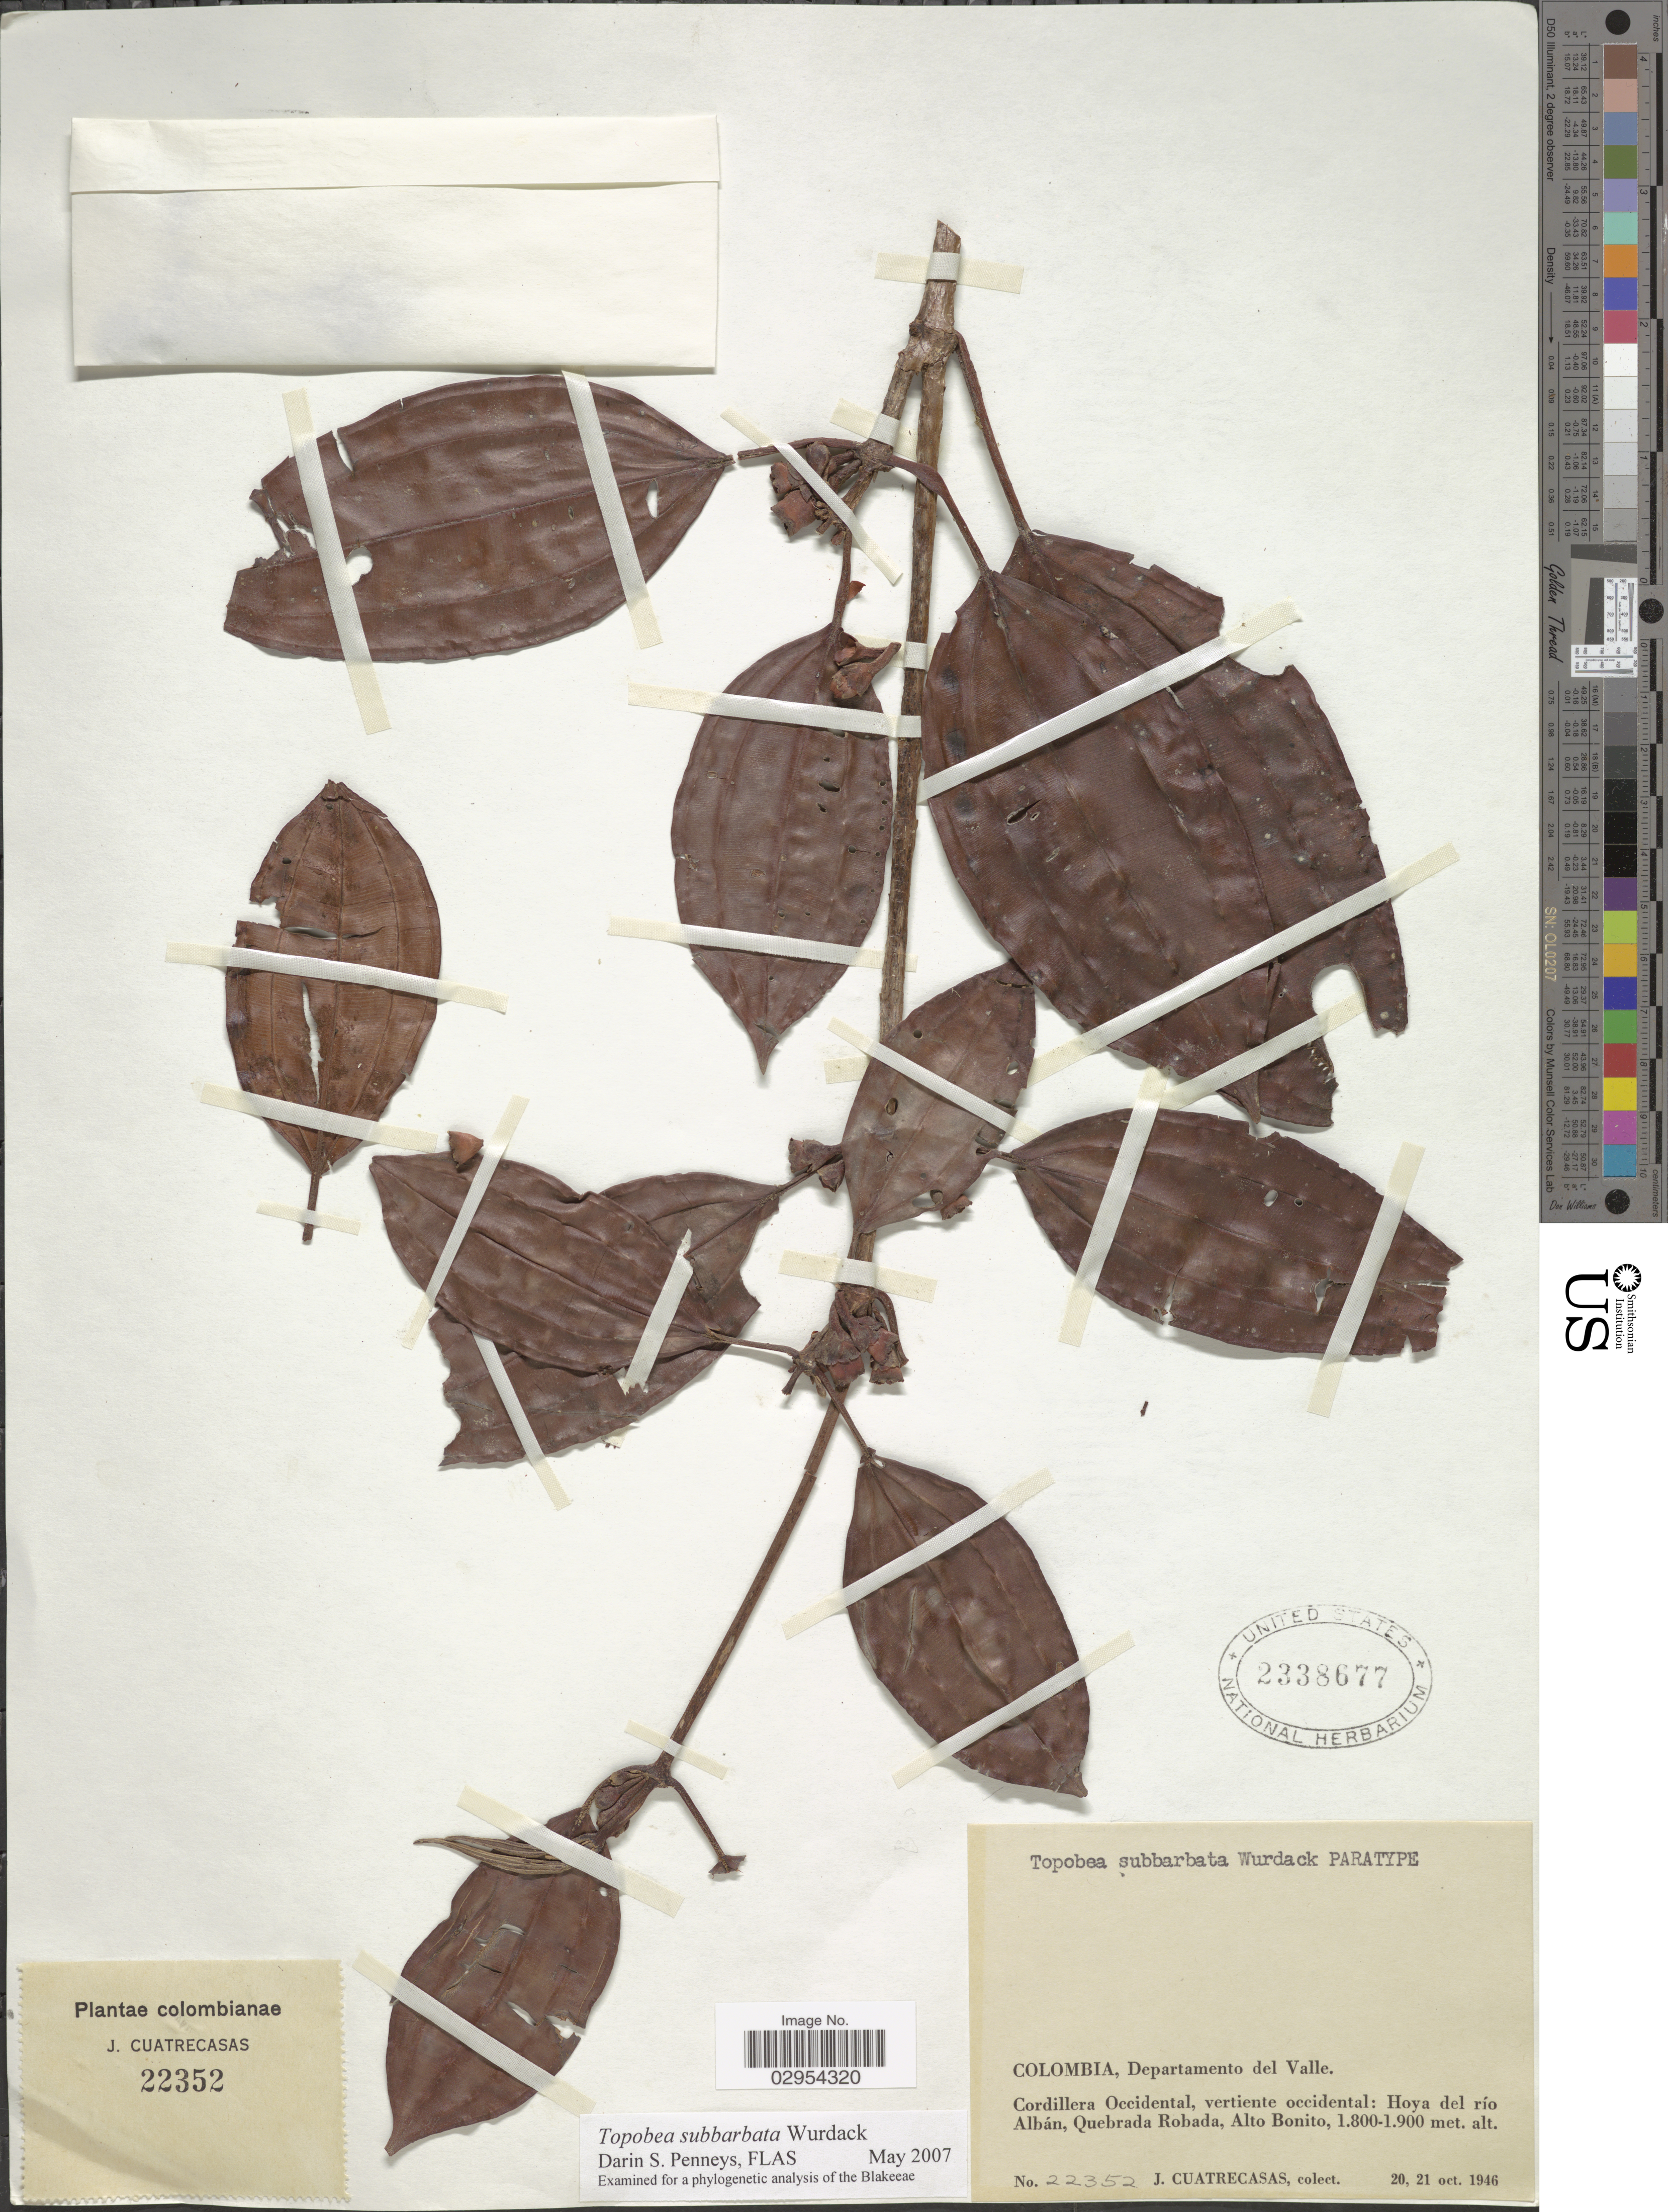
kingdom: Plantae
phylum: Tracheophyta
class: Magnoliopsida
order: Myrtales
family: Melastomataceae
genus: Topobea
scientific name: Topobea subbarbata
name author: Wurdack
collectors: J. Cuatrecasas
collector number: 22352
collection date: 1946-10-20/1946-10-21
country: Colombia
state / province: Valle del Cauca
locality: Departamento del Valle, Cordillera Occidental, vetiente occidental: Hoya del río Albán, Quebrada Robada, Alto Bonito.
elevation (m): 1800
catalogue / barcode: US 2338677